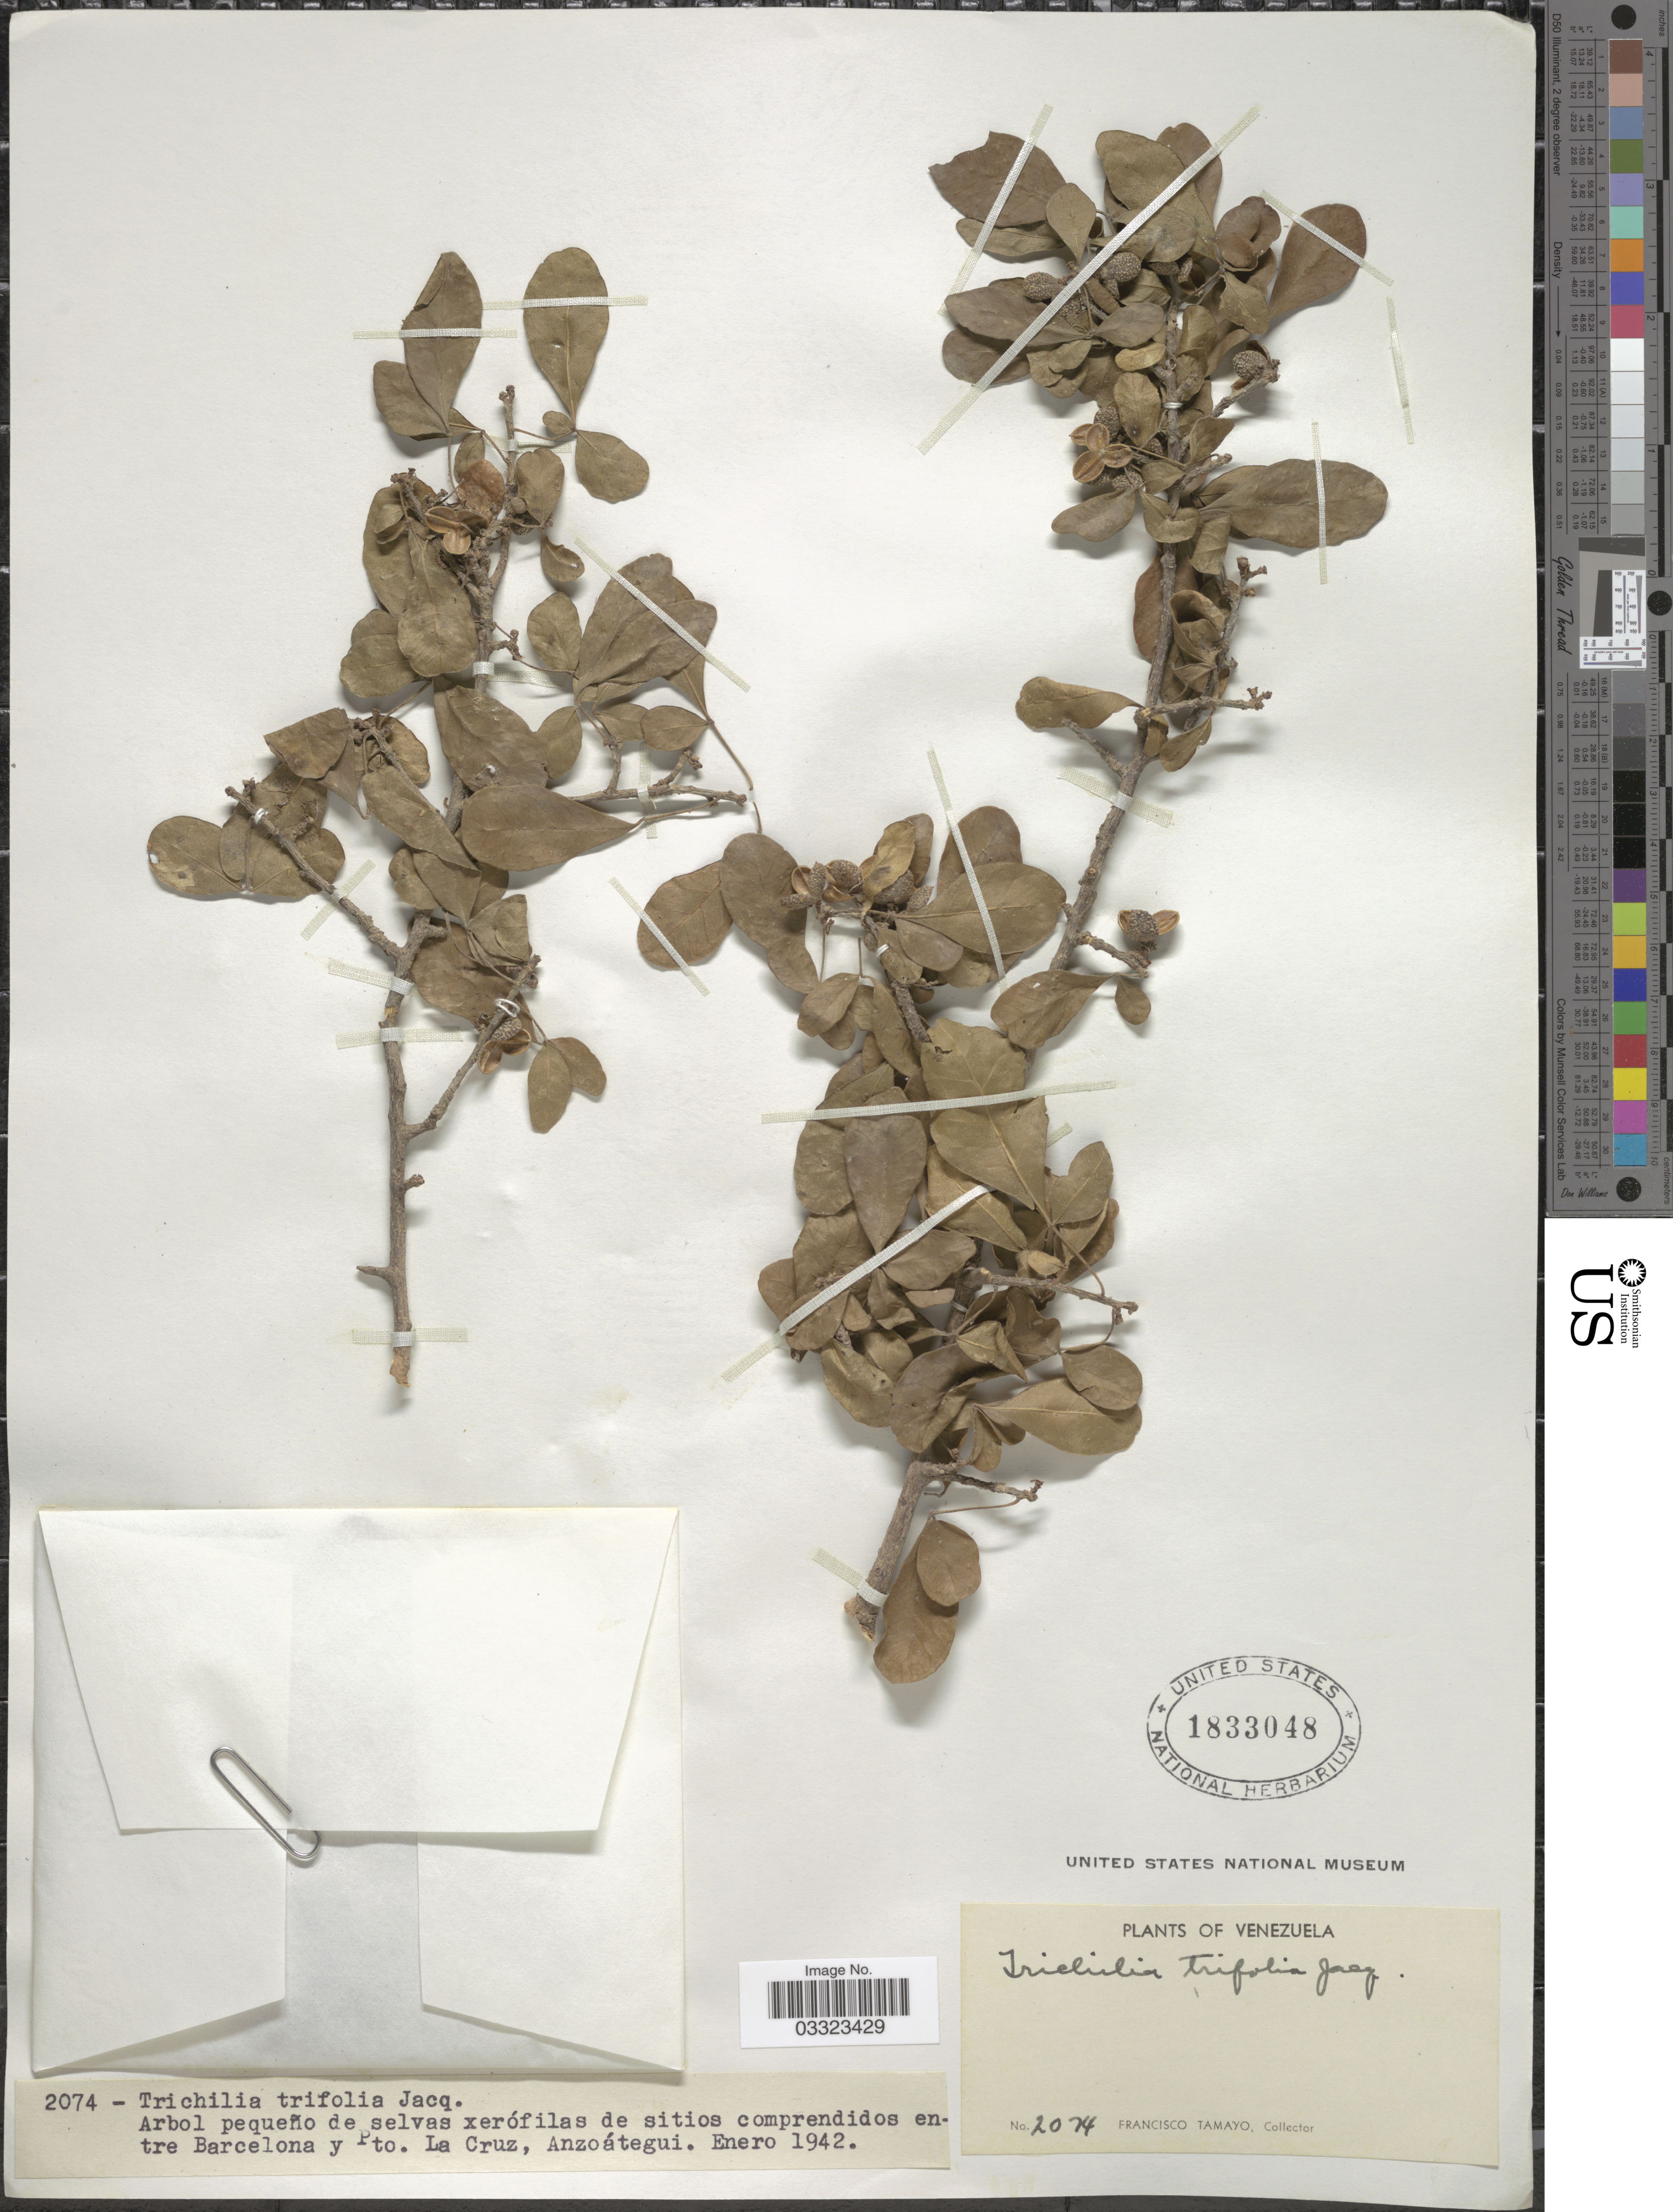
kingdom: Plantae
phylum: Tracheophyta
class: Magnoliopsida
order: Sapindales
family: Meliaceae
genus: Trichilia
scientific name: Trichilia trifolia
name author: L.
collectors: F. Tamayo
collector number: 2074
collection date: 1942-01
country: Venezuela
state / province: Anzoategui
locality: Entre Barcelona y Pto. La Cruz.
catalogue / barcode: US 1833048